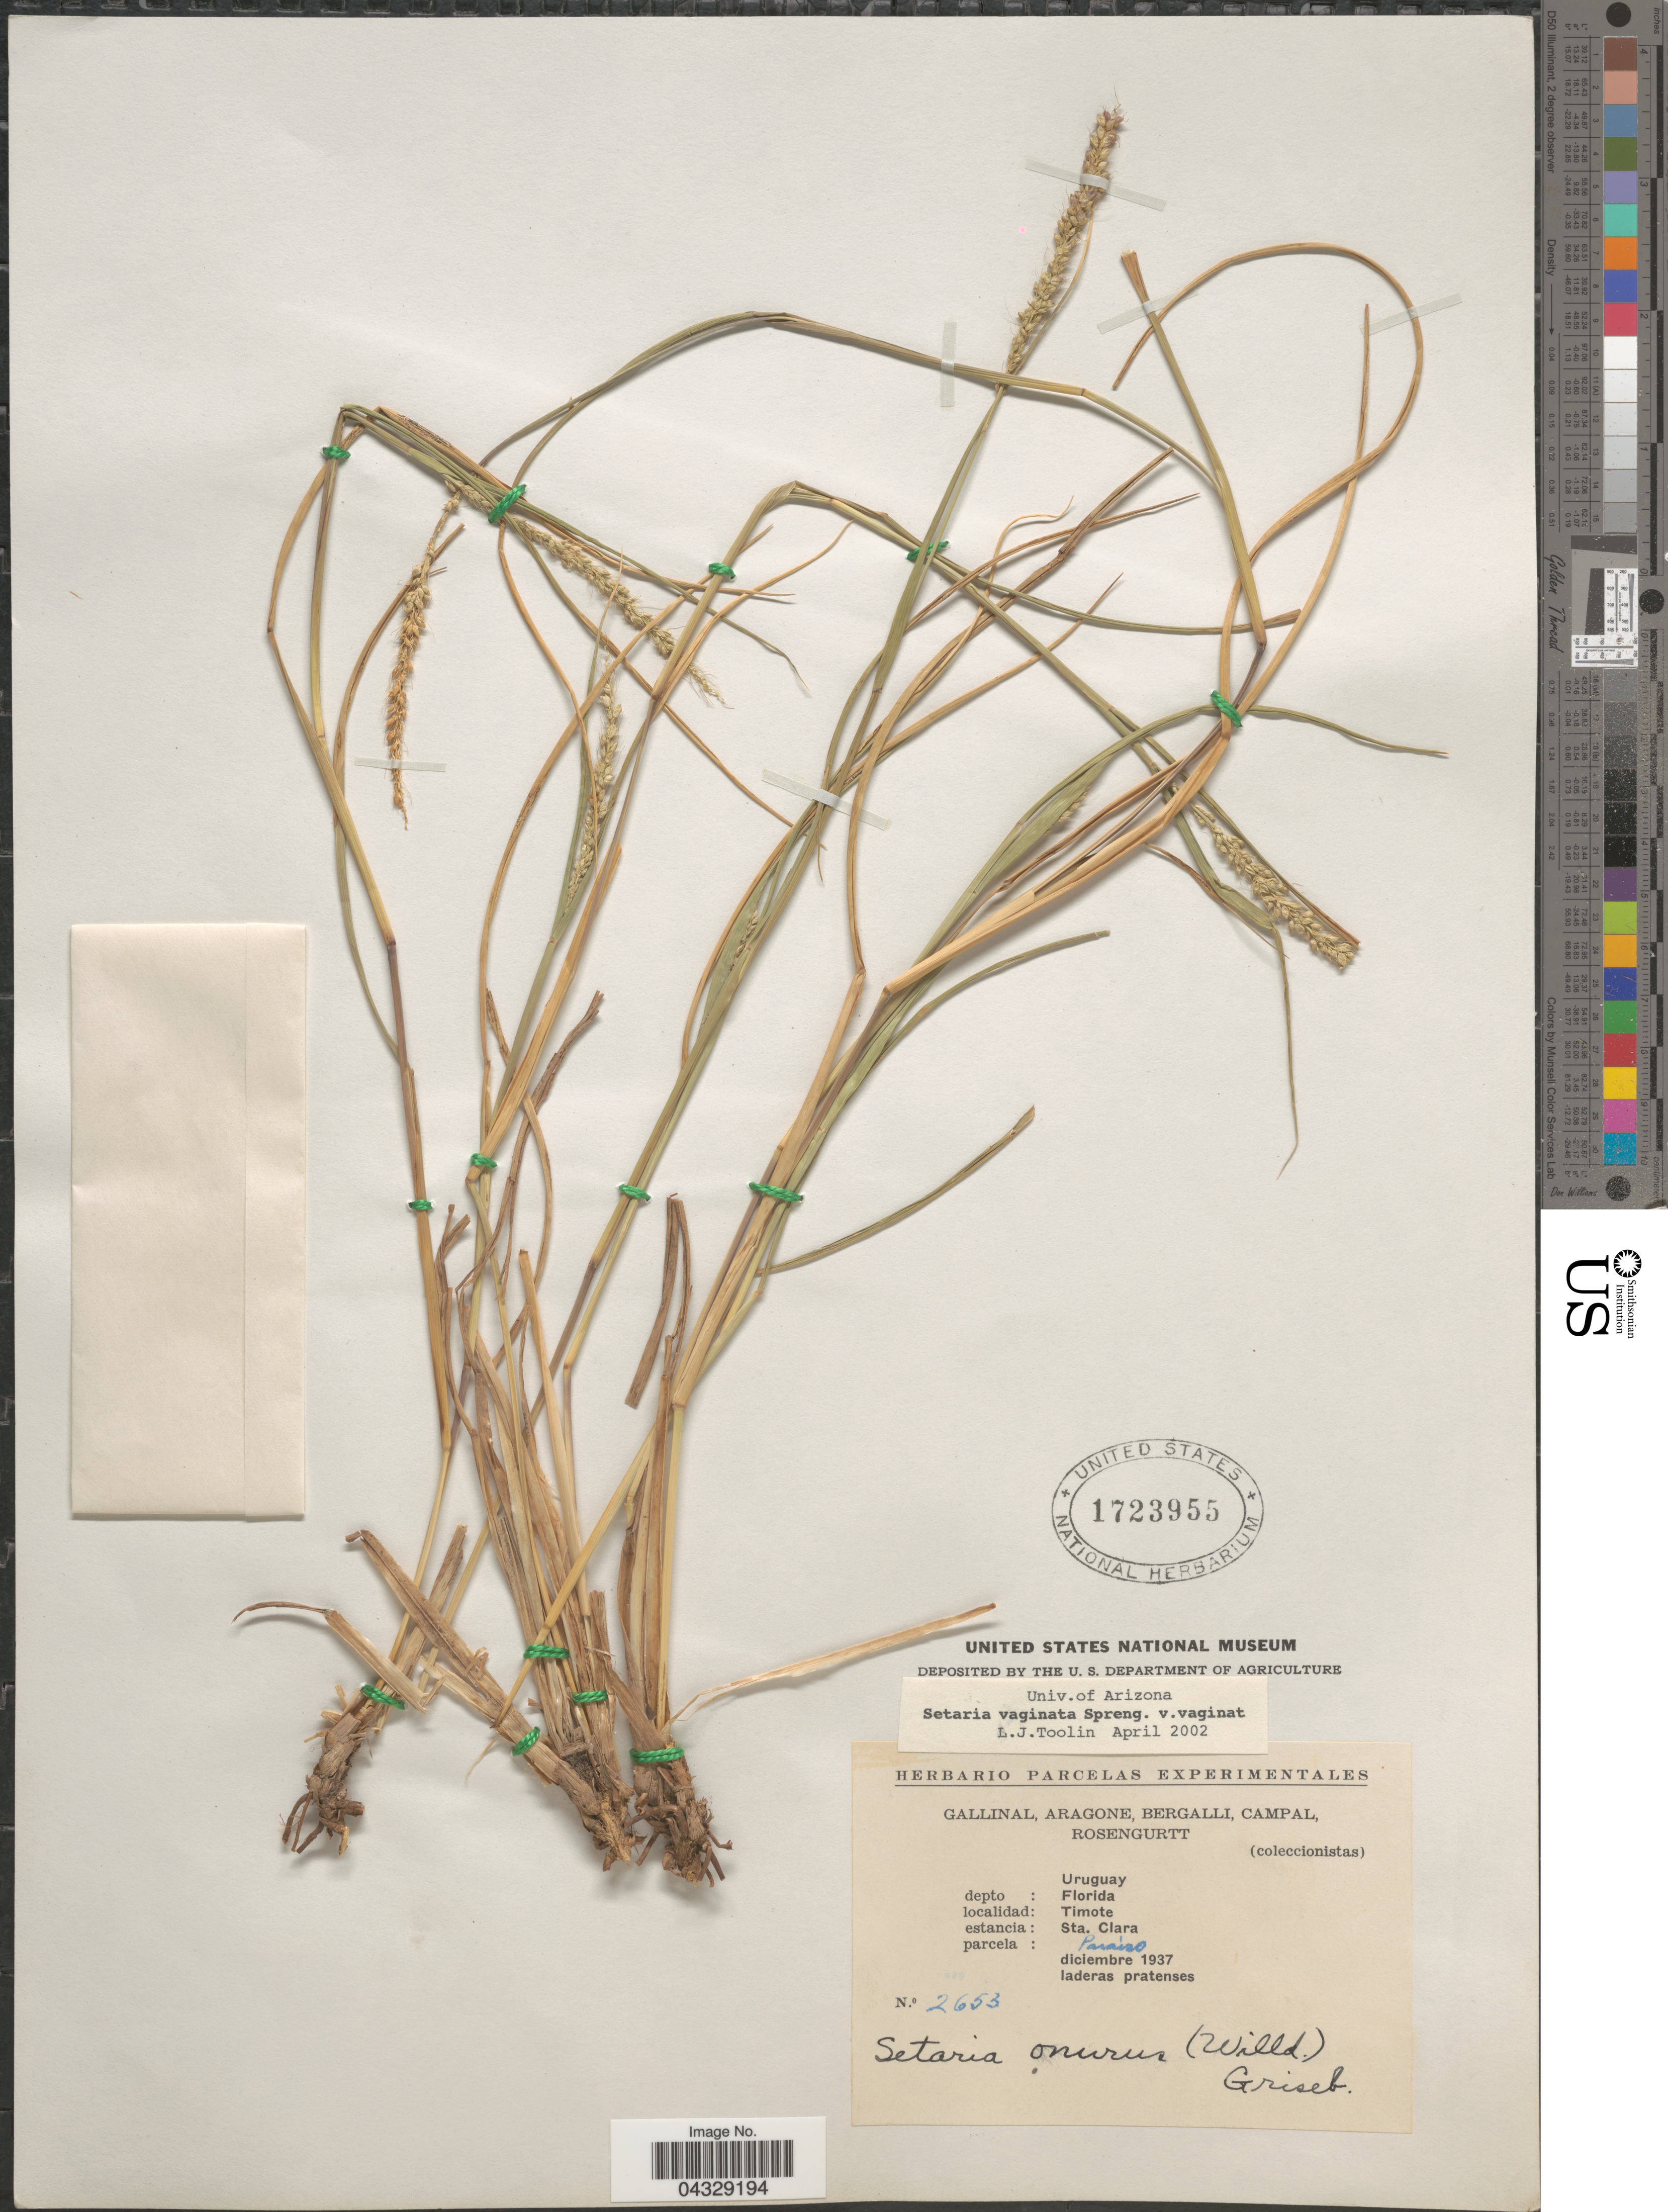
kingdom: Plantae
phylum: Tracheophyta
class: Liliopsida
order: Poales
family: Poaceae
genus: Setaria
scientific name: Setaria vaginata var. vaginata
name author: C.K. Spreng.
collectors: -. Gallinal, -- Aragone, -- Bergalli, -- Campal & Rosengurtt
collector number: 2653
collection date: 1937-12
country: Uruguay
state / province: Florida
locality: Depto: Florida. Timote. Estancia: Sta. Clara. Parcela: Paraíso.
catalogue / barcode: US 1723955